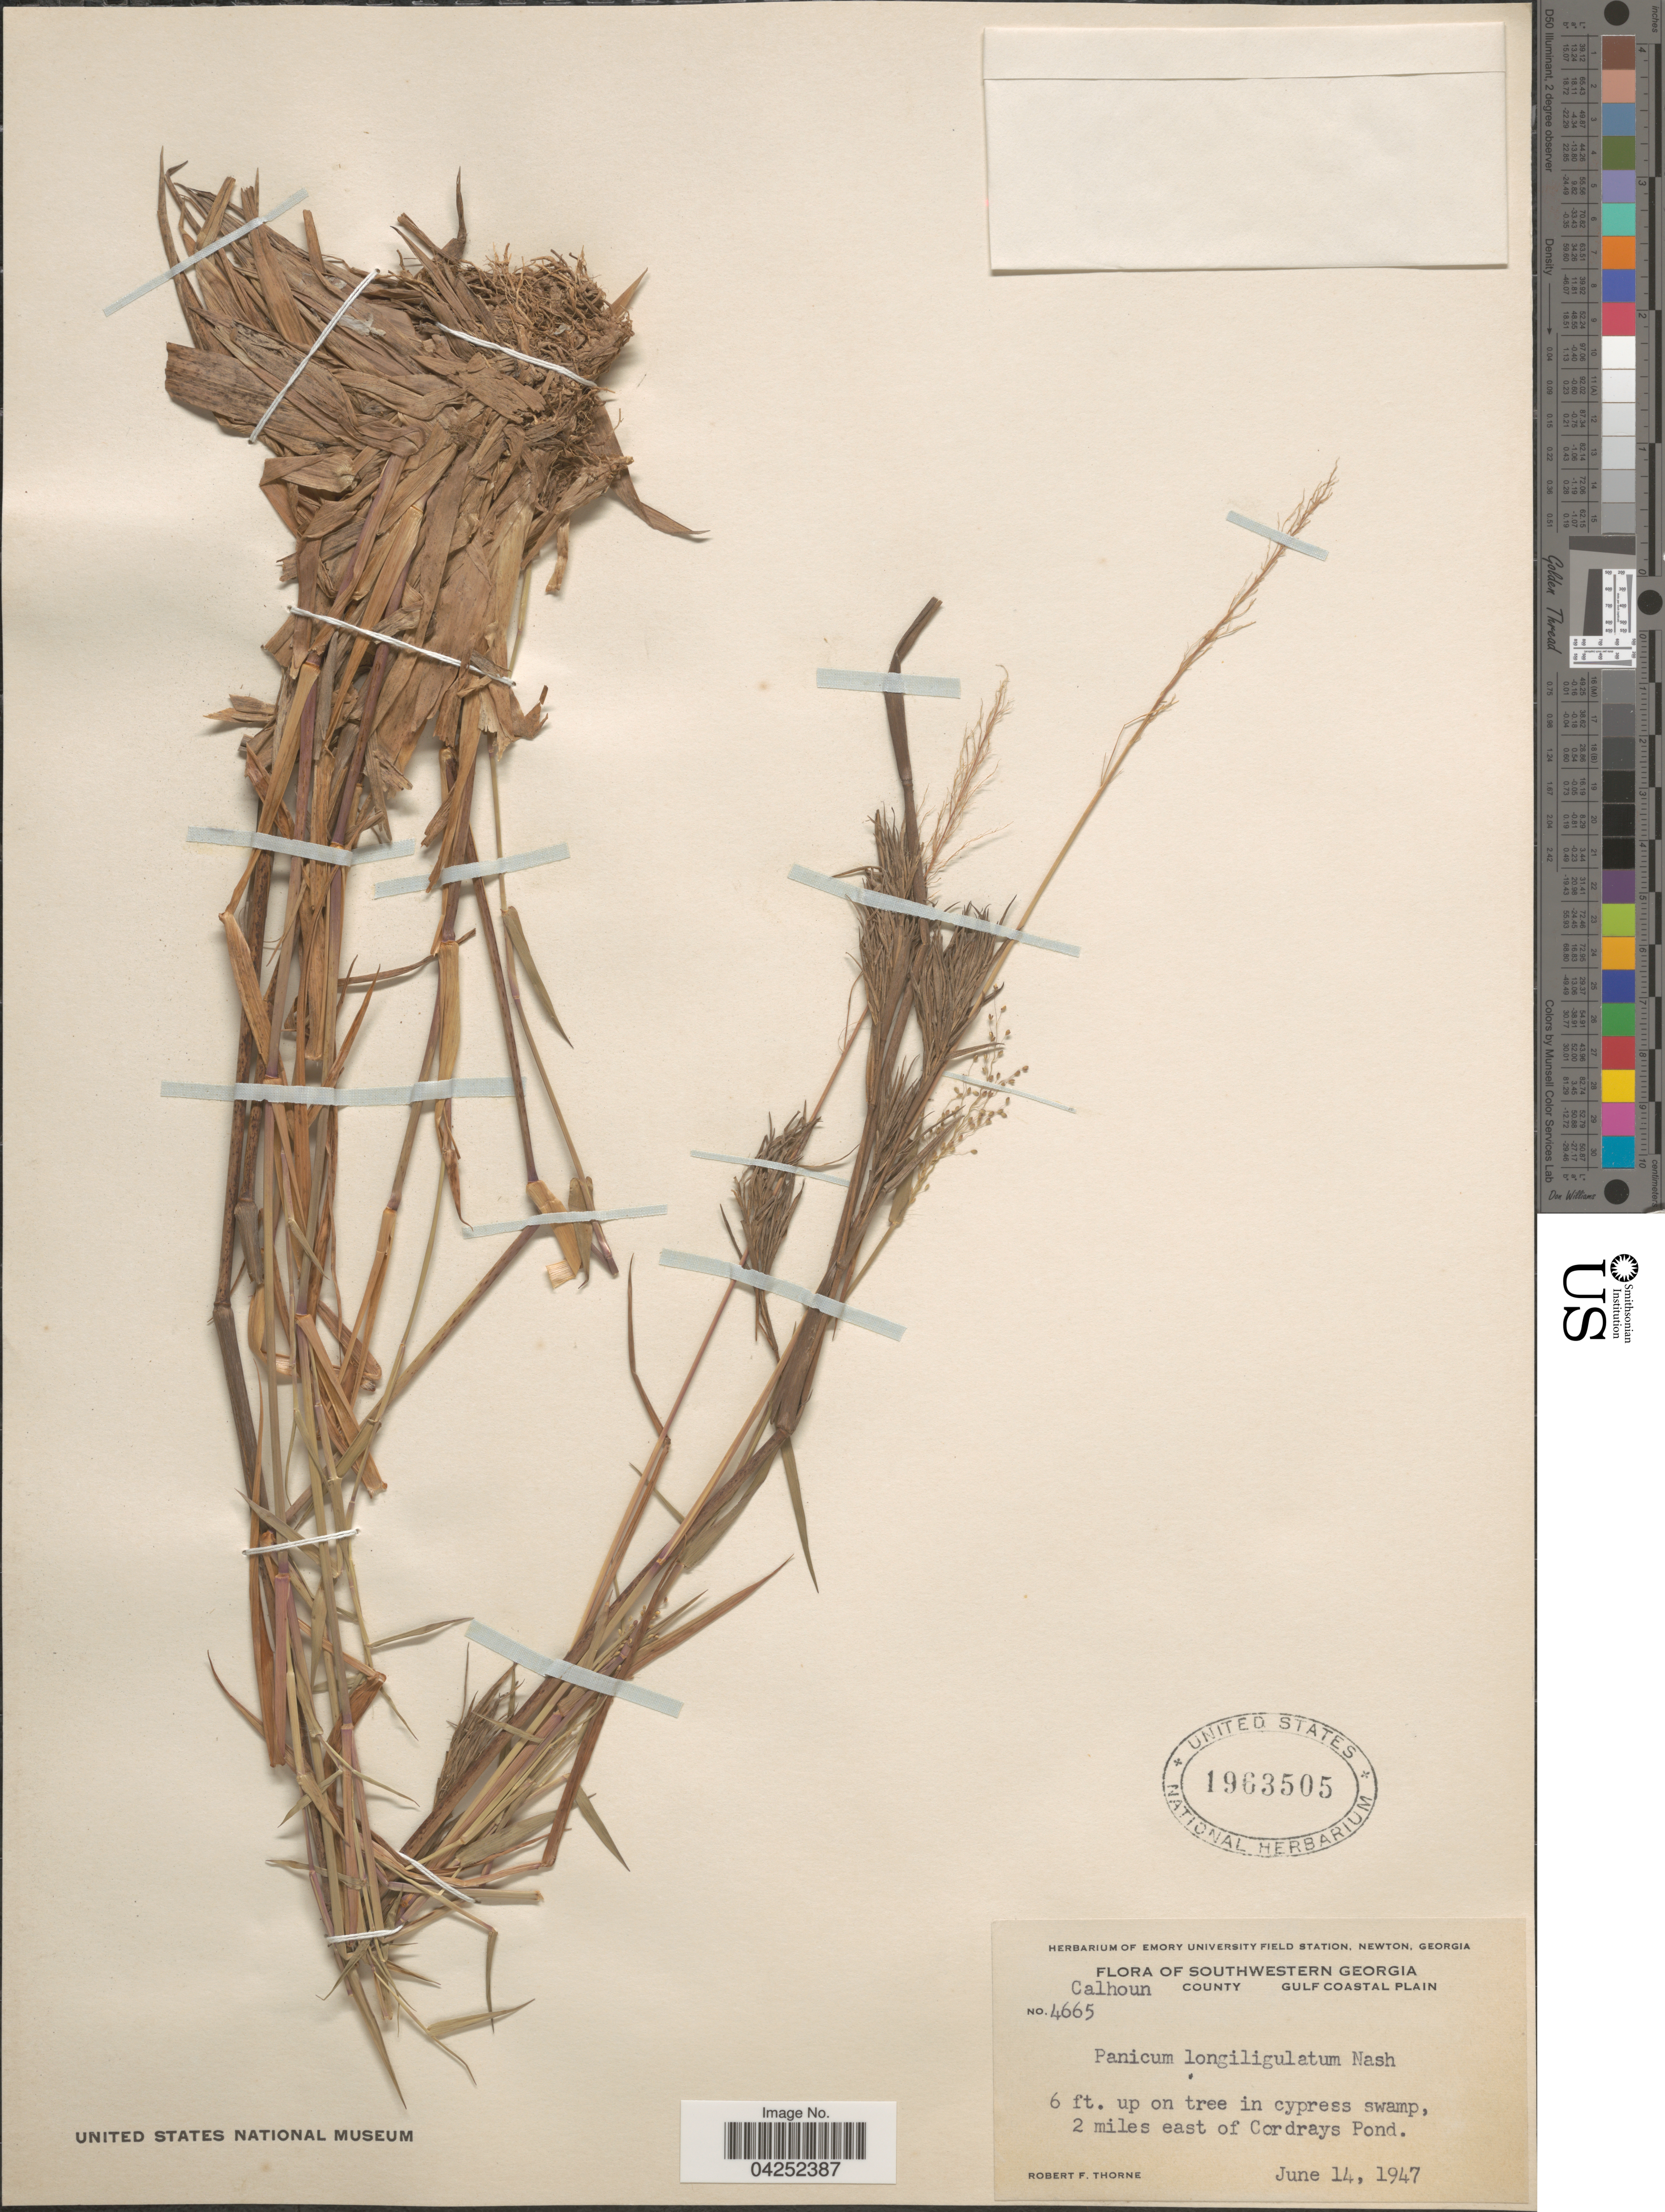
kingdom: Plantae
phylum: Tracheophyta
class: Liliopsida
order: Poales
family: Poaceae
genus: Dichanthelium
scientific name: Dichanthelium acuminatum var. longiligulatum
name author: (Nash) Gould & C.A. Clark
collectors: R. F. Thorne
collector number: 4665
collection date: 1947-06-14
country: United States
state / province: Georgia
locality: Southwestern Georgia. Calhoun County. Gulf Coastal Plain. 2 miles east of Cordrays Pond.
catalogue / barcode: US 1963505